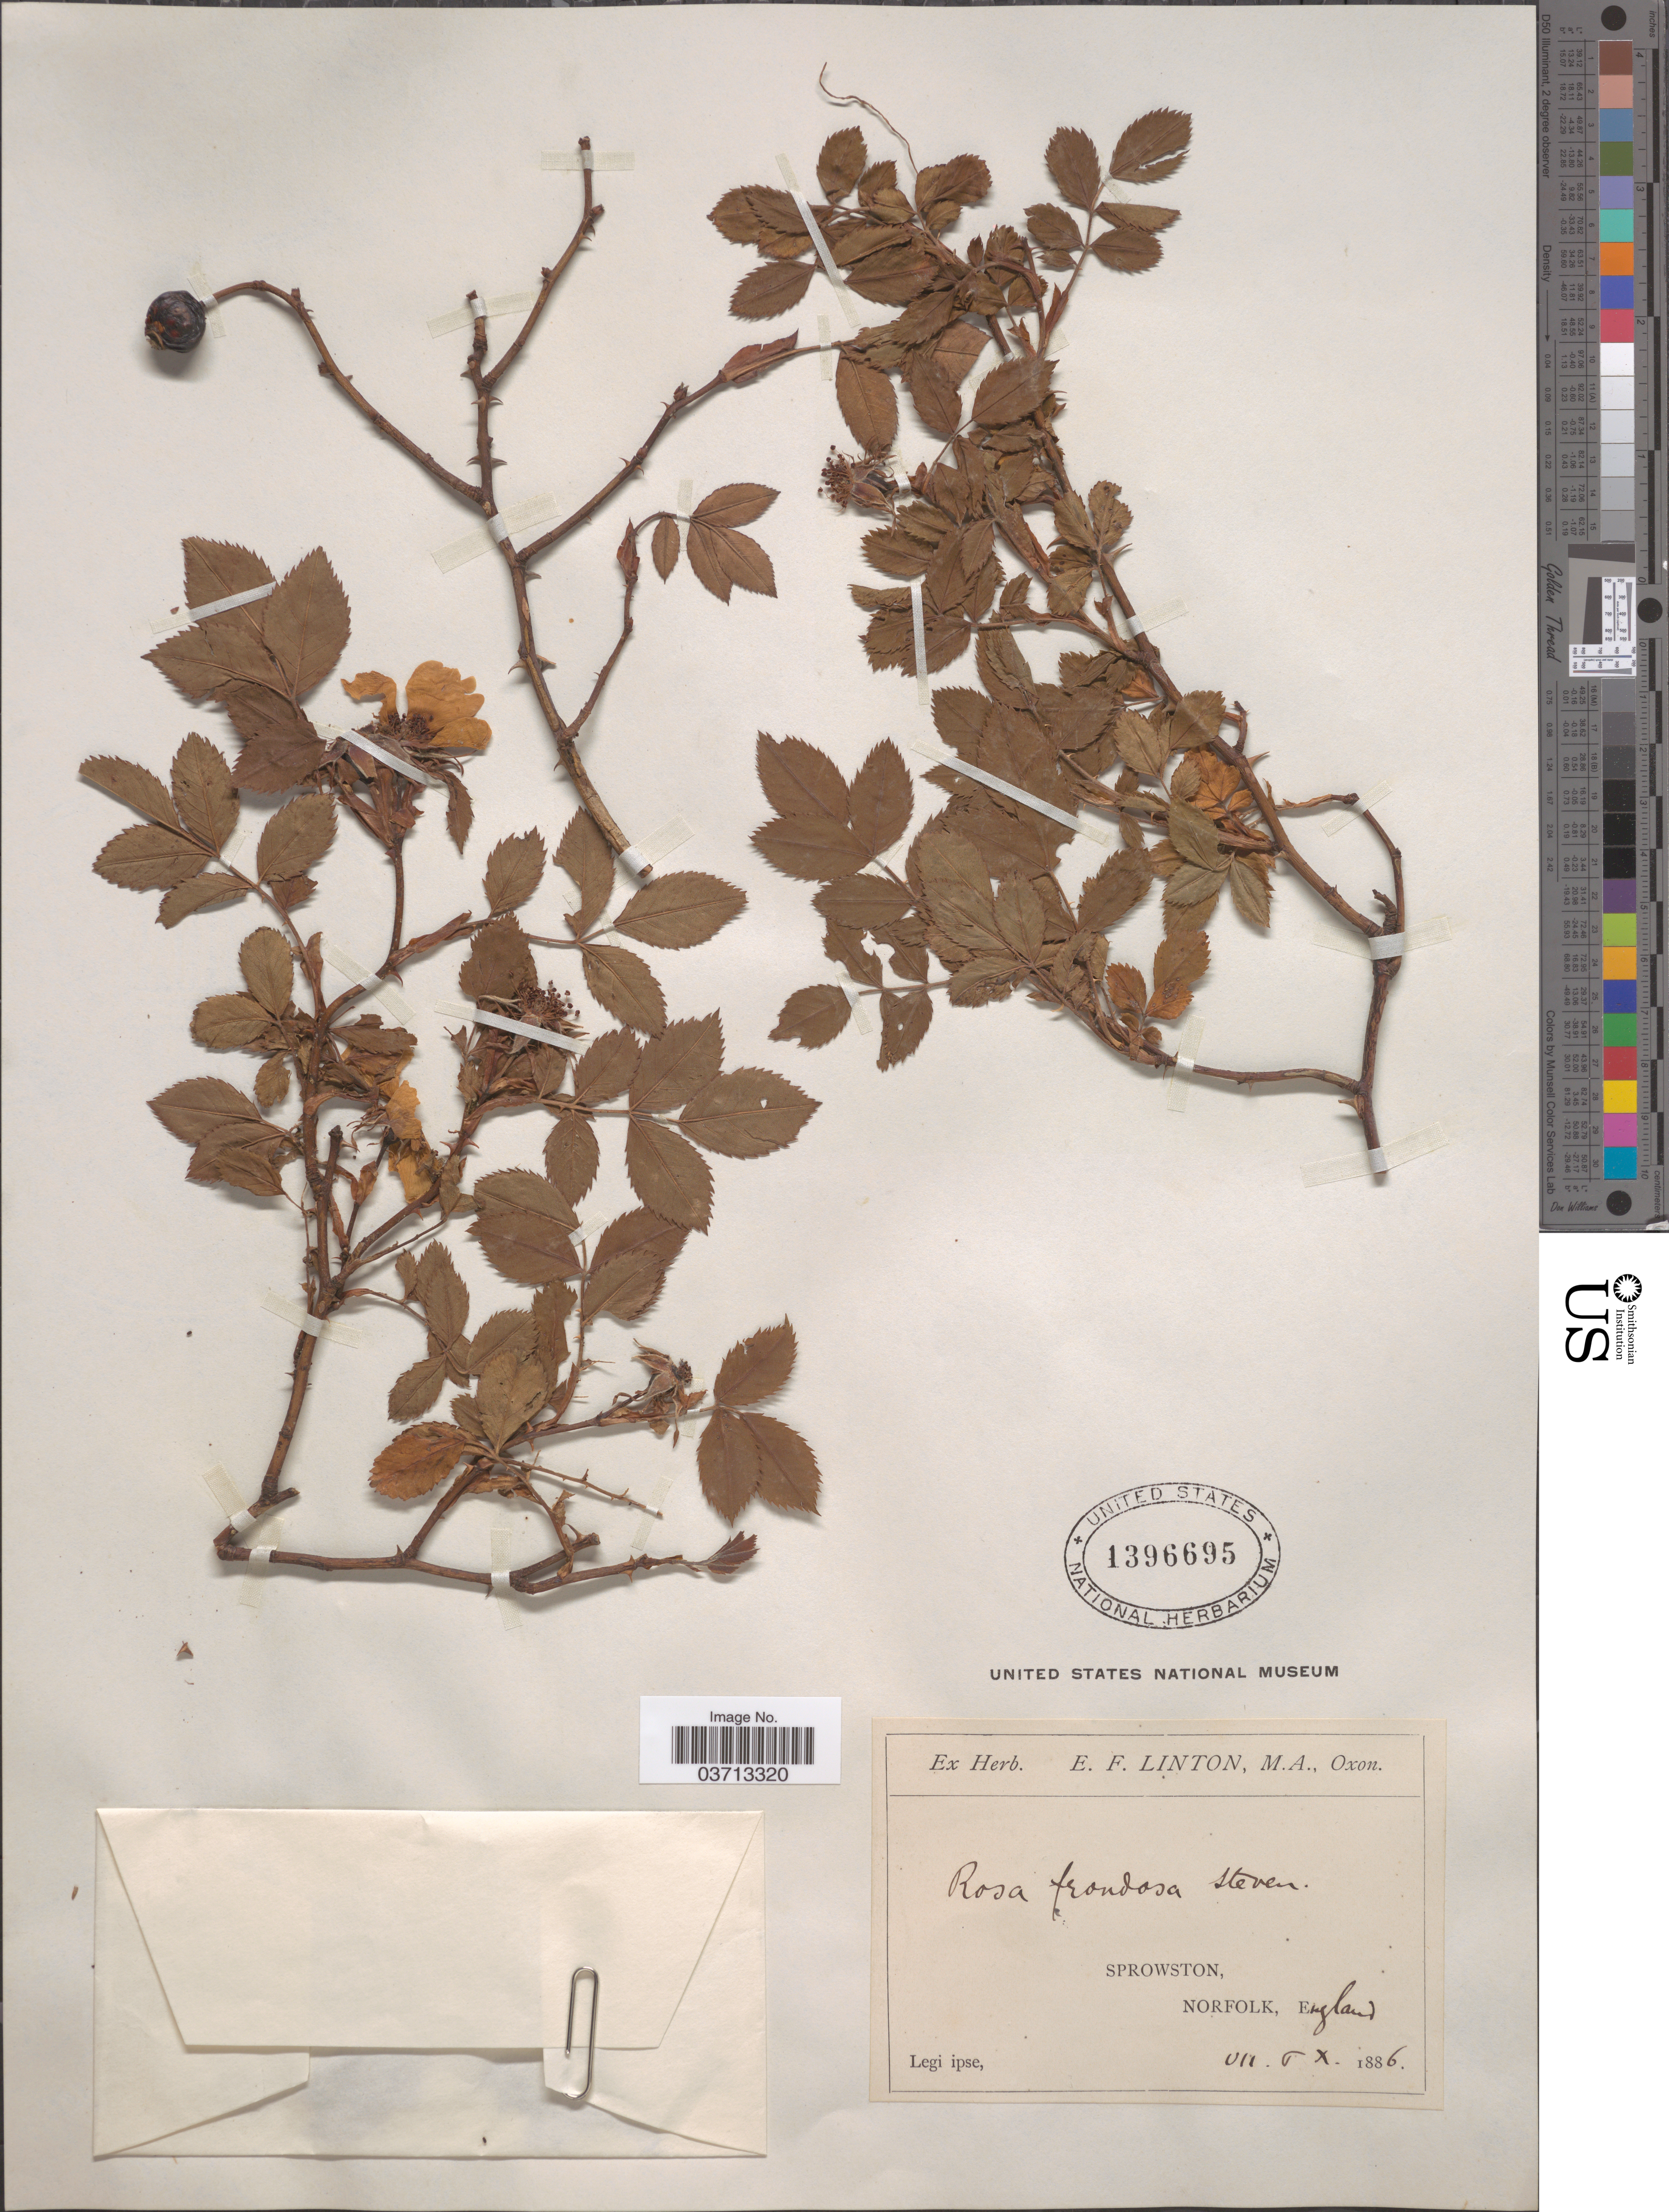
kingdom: Plantae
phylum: Tracheophyta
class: Magnoliopsida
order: Rosales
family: Rosaceae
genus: Rosa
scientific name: Rosa frondosa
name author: Steven ex Spreng.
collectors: E. Linton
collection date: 1886-07/1886-10-06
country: United Kingdom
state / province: England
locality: Sprowston, Norfolk.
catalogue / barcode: US 1396695